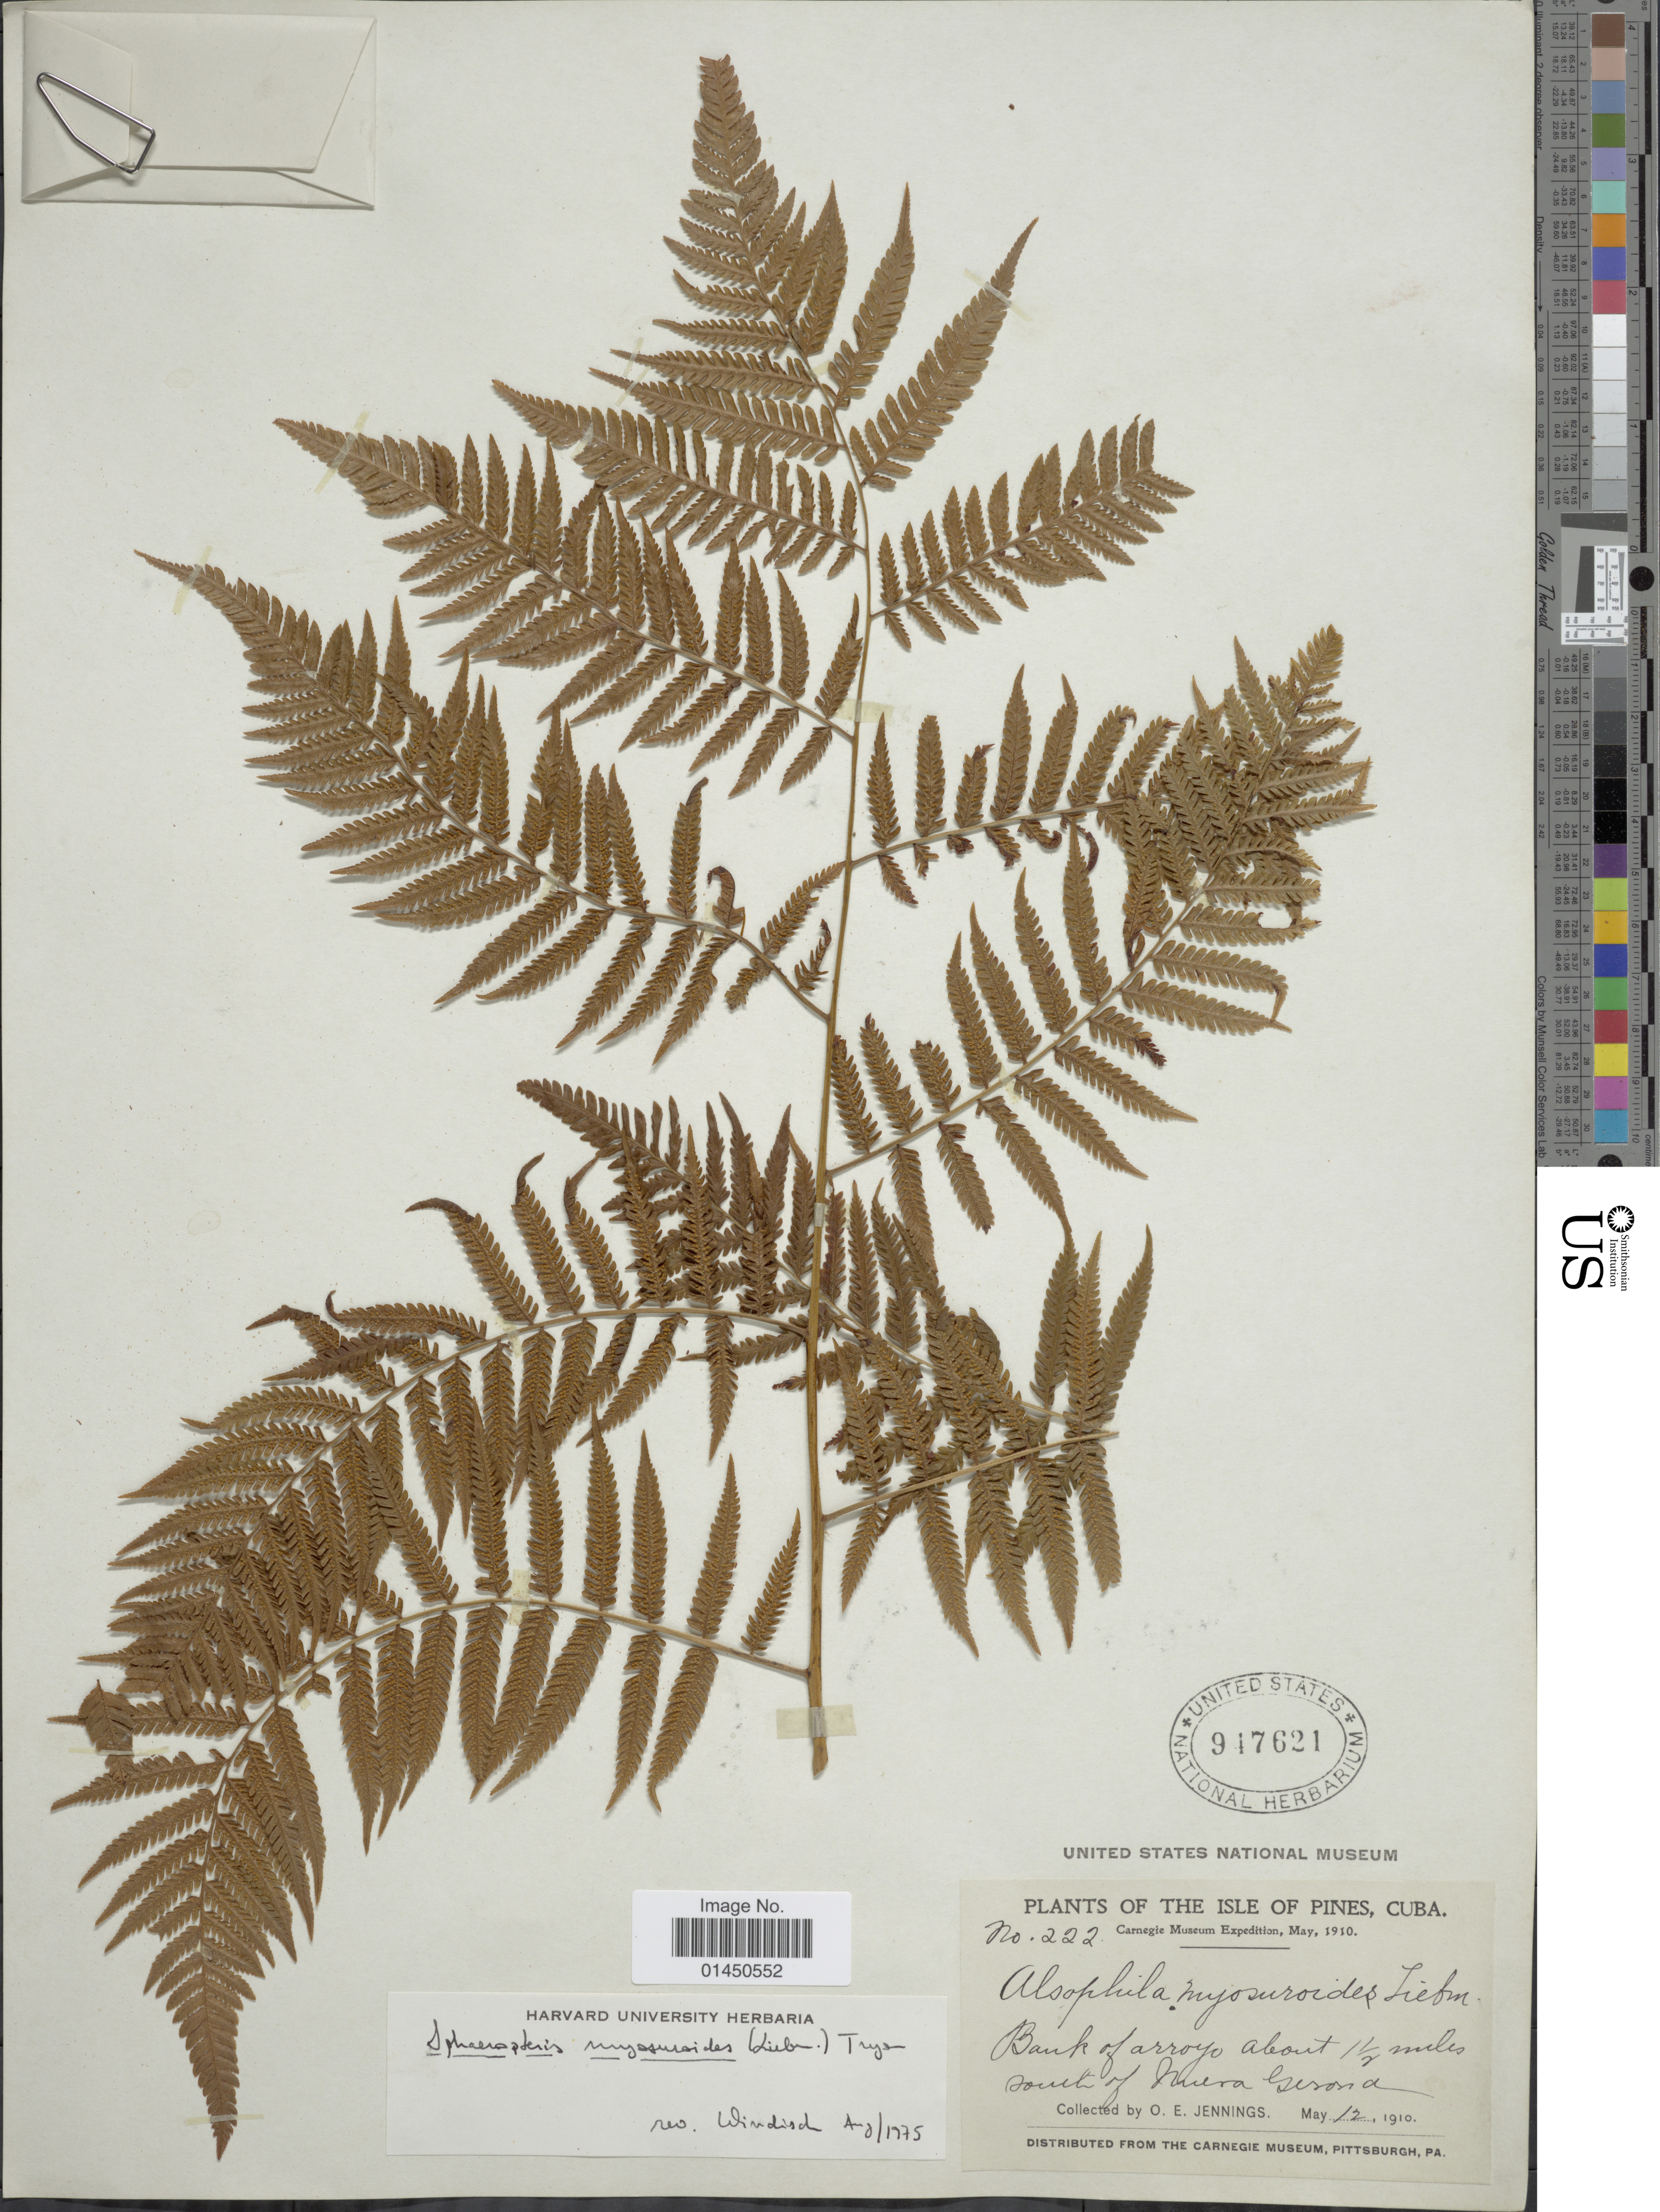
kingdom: Plantae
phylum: Tracheophyta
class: Polypodiopsida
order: Cyatheales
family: Cyatheaceae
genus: Cyathea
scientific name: Cyathea myosuriodes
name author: (Liebm.) Domin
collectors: O. E. Jennings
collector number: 222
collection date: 1910-05-12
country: Cuba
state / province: Isla de la Juventud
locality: Isle of Pines, bank of arroyo about 1 1/2 miles south of Nueva Gerona.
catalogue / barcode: US 947621